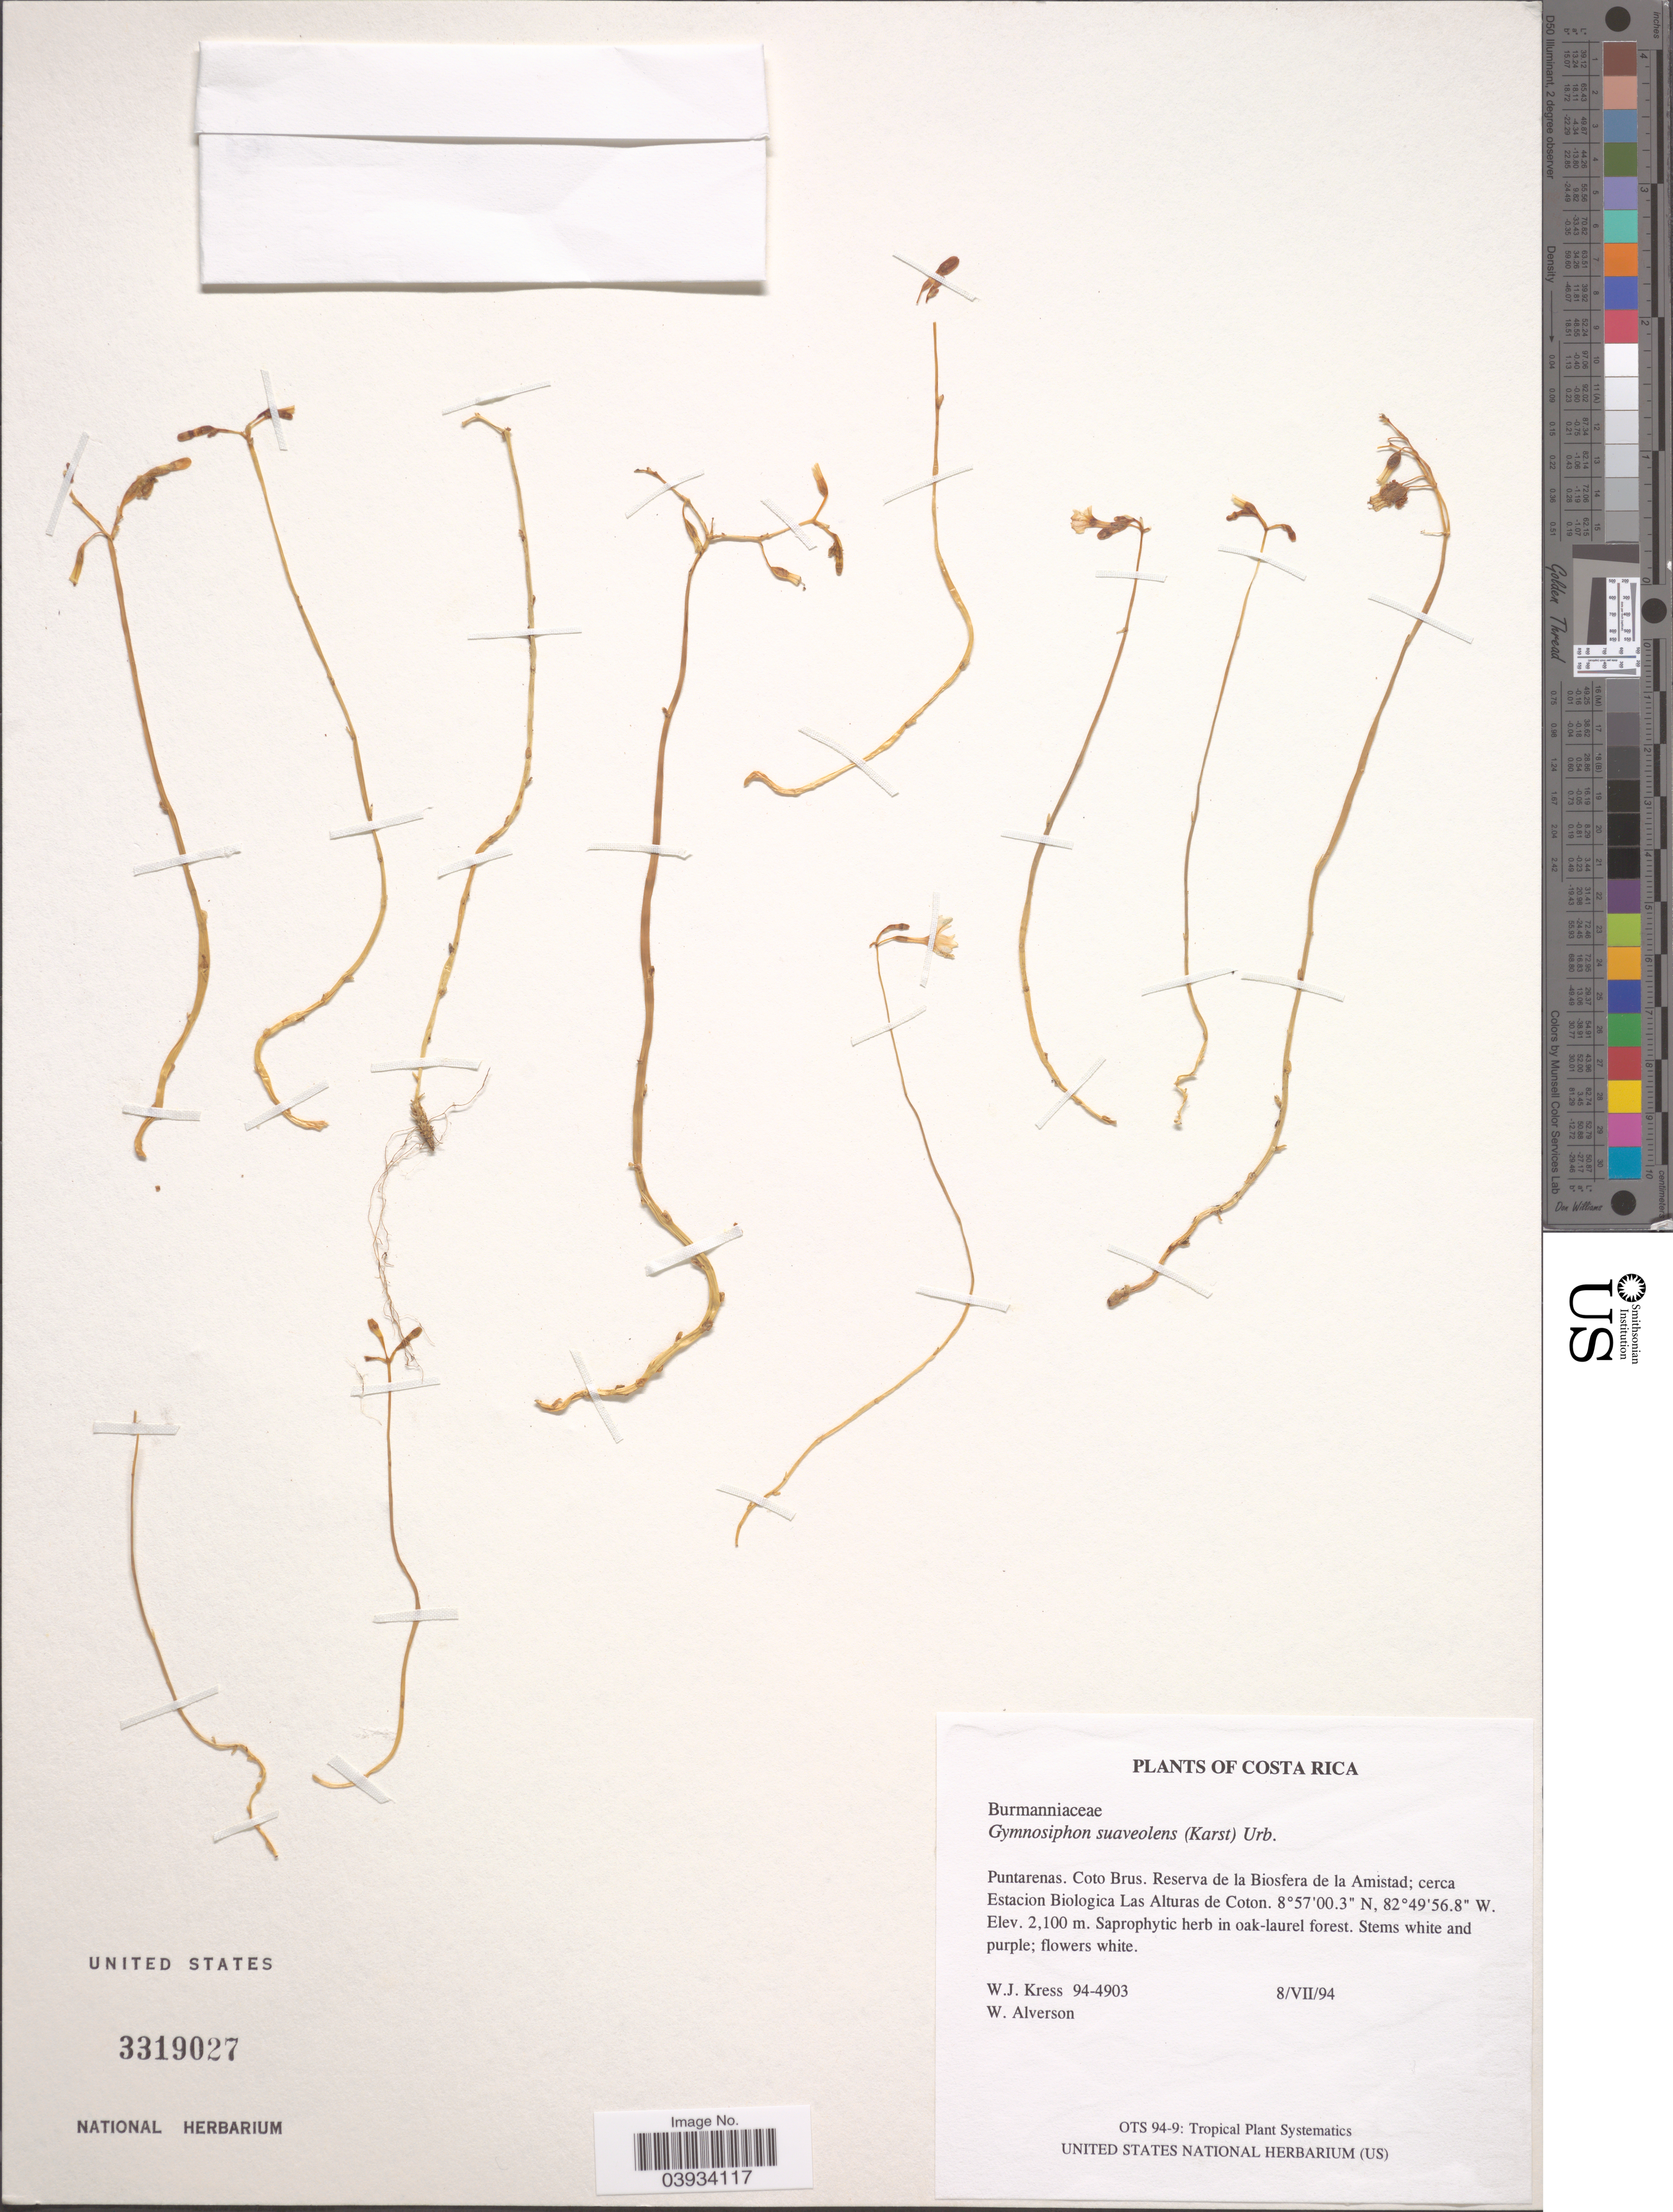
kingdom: Plantae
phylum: Tracheophyta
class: Liliopsida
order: Dioscoreales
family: Burmanniaceae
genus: Gymnosiphon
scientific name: Gymnosiphon suaveolens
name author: (H. Karst.) Urb.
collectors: W. J. Kress & W. S. Alverson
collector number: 94-4903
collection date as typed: Transcribed d/m/y: 8/7/94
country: Costa Rica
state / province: Puntarenas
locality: Coto Brus. Reserva de la Biosfera de la Amistad; cerca Estacion Biologica Las Alturas de Coton.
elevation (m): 2100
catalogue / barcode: US 3319027